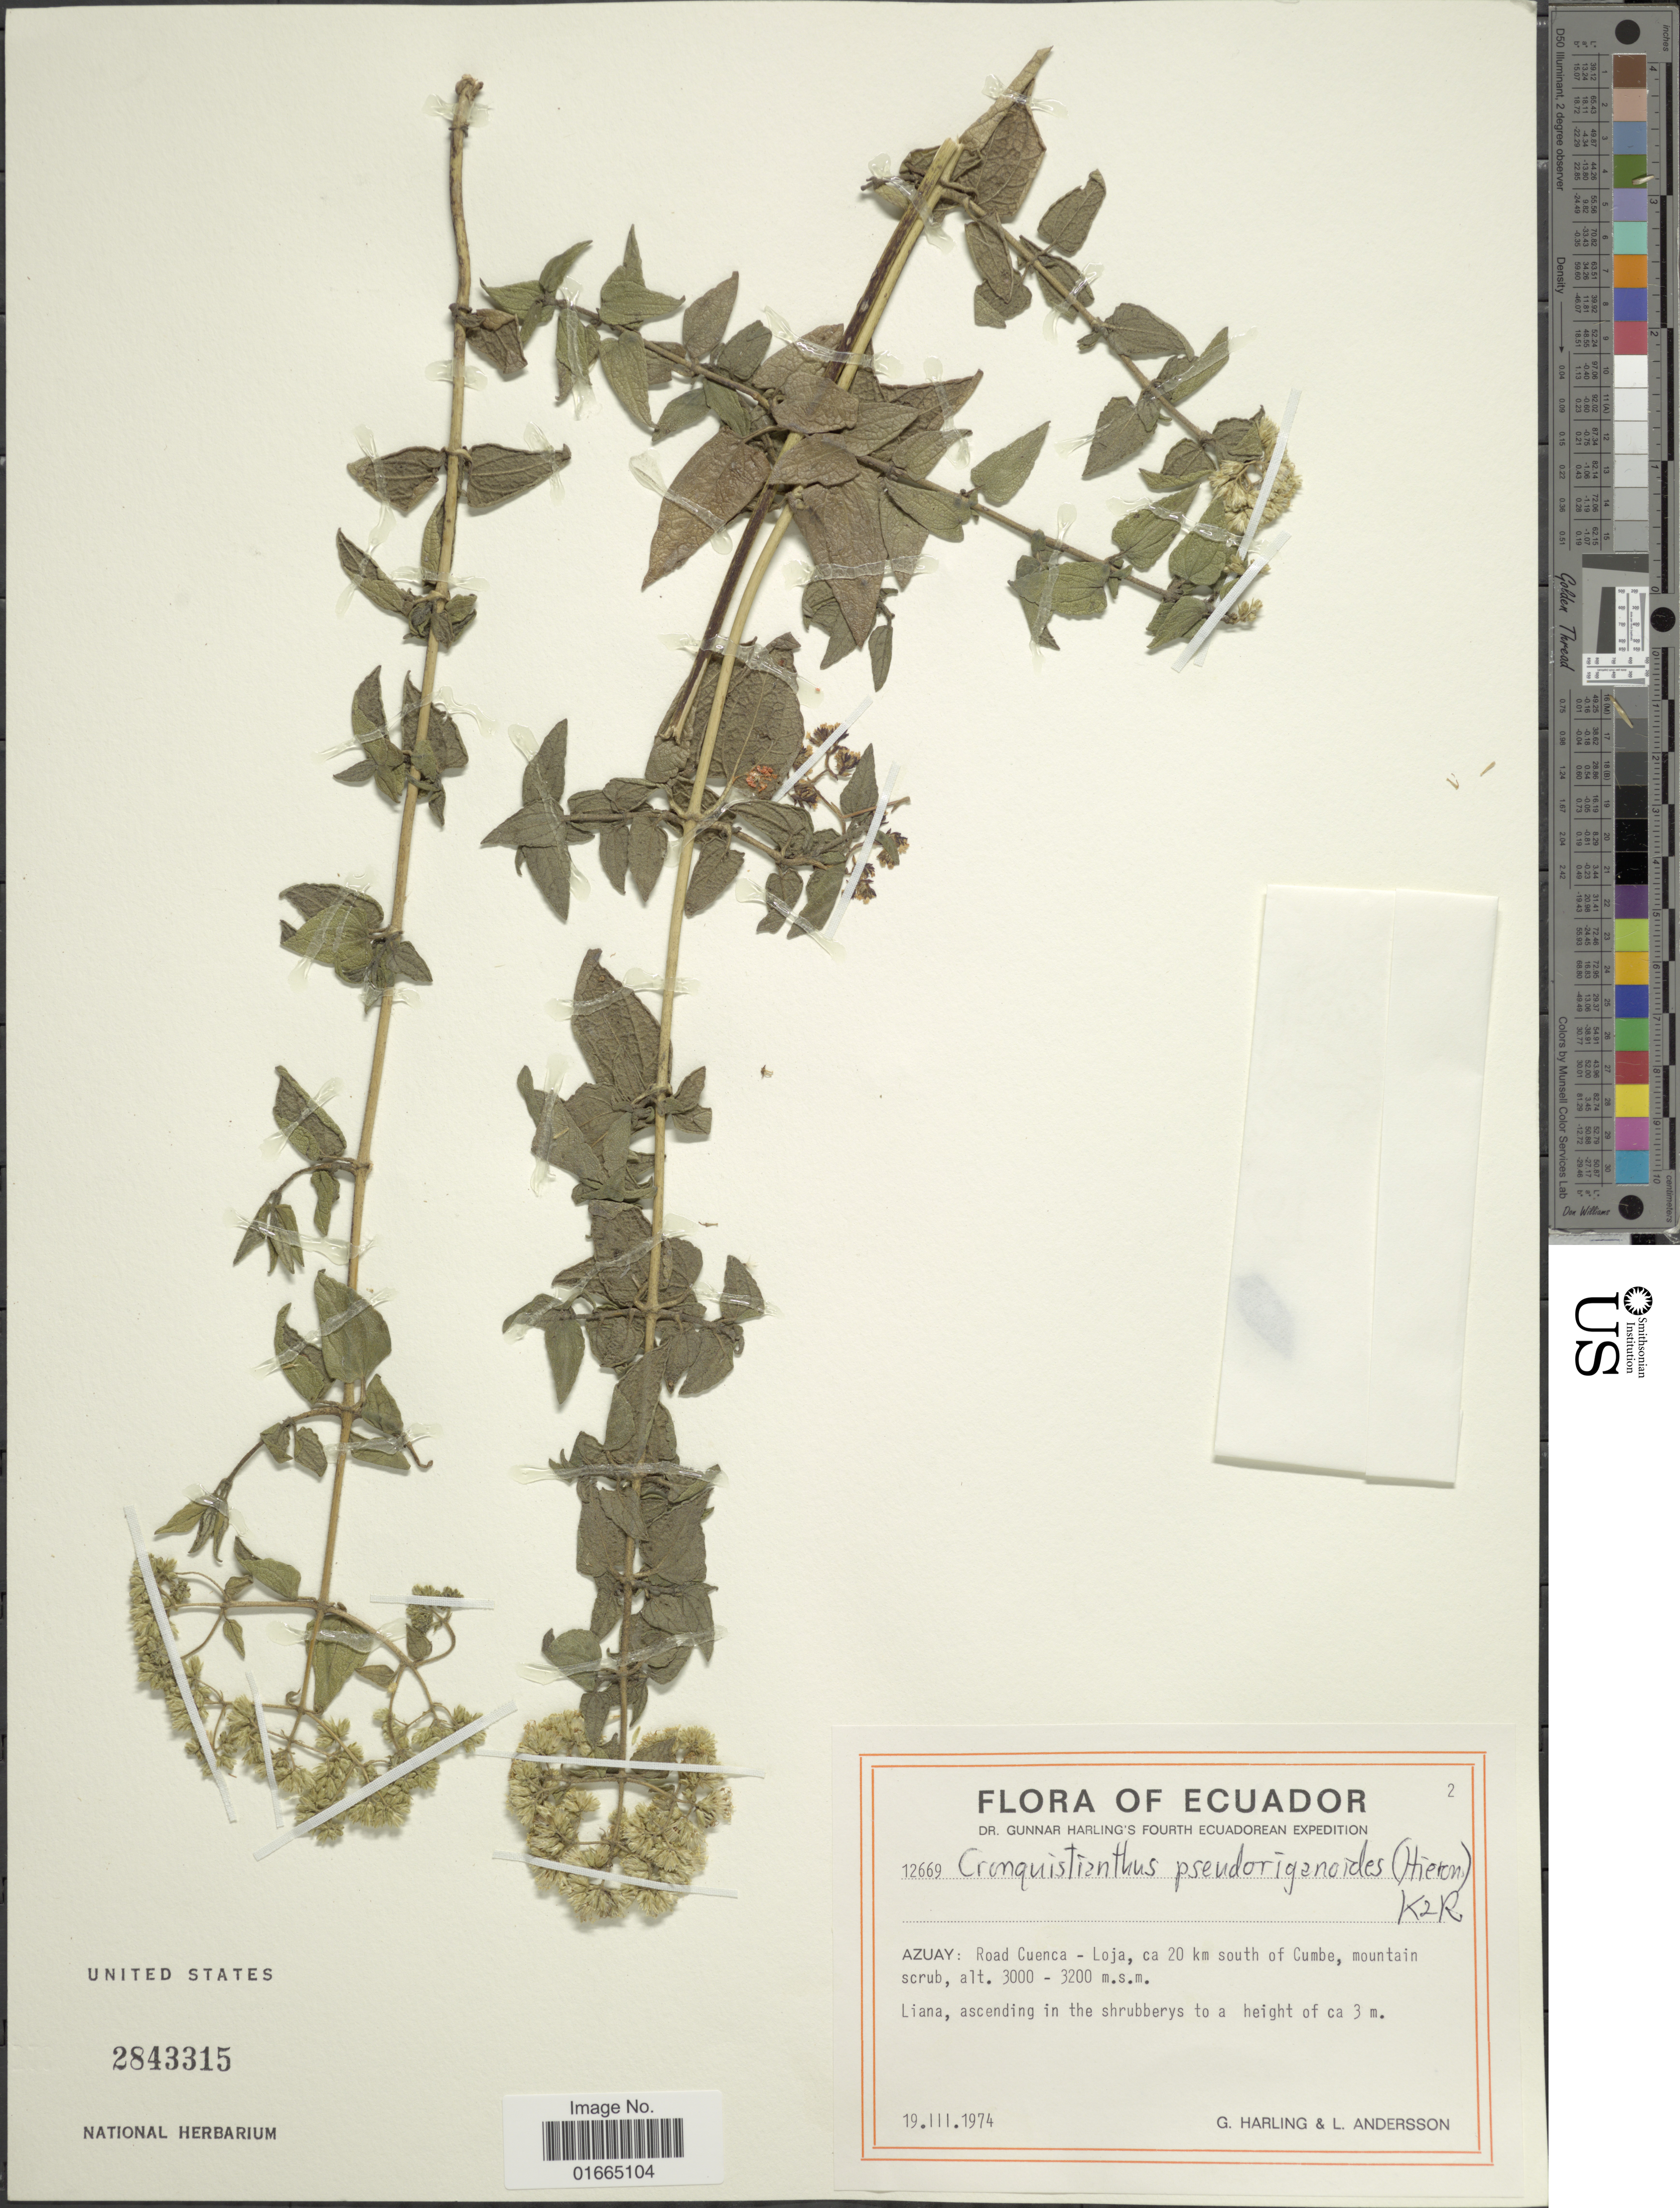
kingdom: Plantae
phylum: Tracheophyta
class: Magnoliopsida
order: Asterales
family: Asteraceae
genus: Cronquistianthus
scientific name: Cronquistianthus pseudoriganoides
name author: (Hieron.) R.M. King & H. Rob.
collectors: G. Harling & L. Andersson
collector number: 12669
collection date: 1974-03-19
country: Ecuador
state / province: Azuay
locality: Azuay: Road Cuenca - Loja, ca 20 km south of Cumbe, mountain scrub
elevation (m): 3000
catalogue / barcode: US 2843315